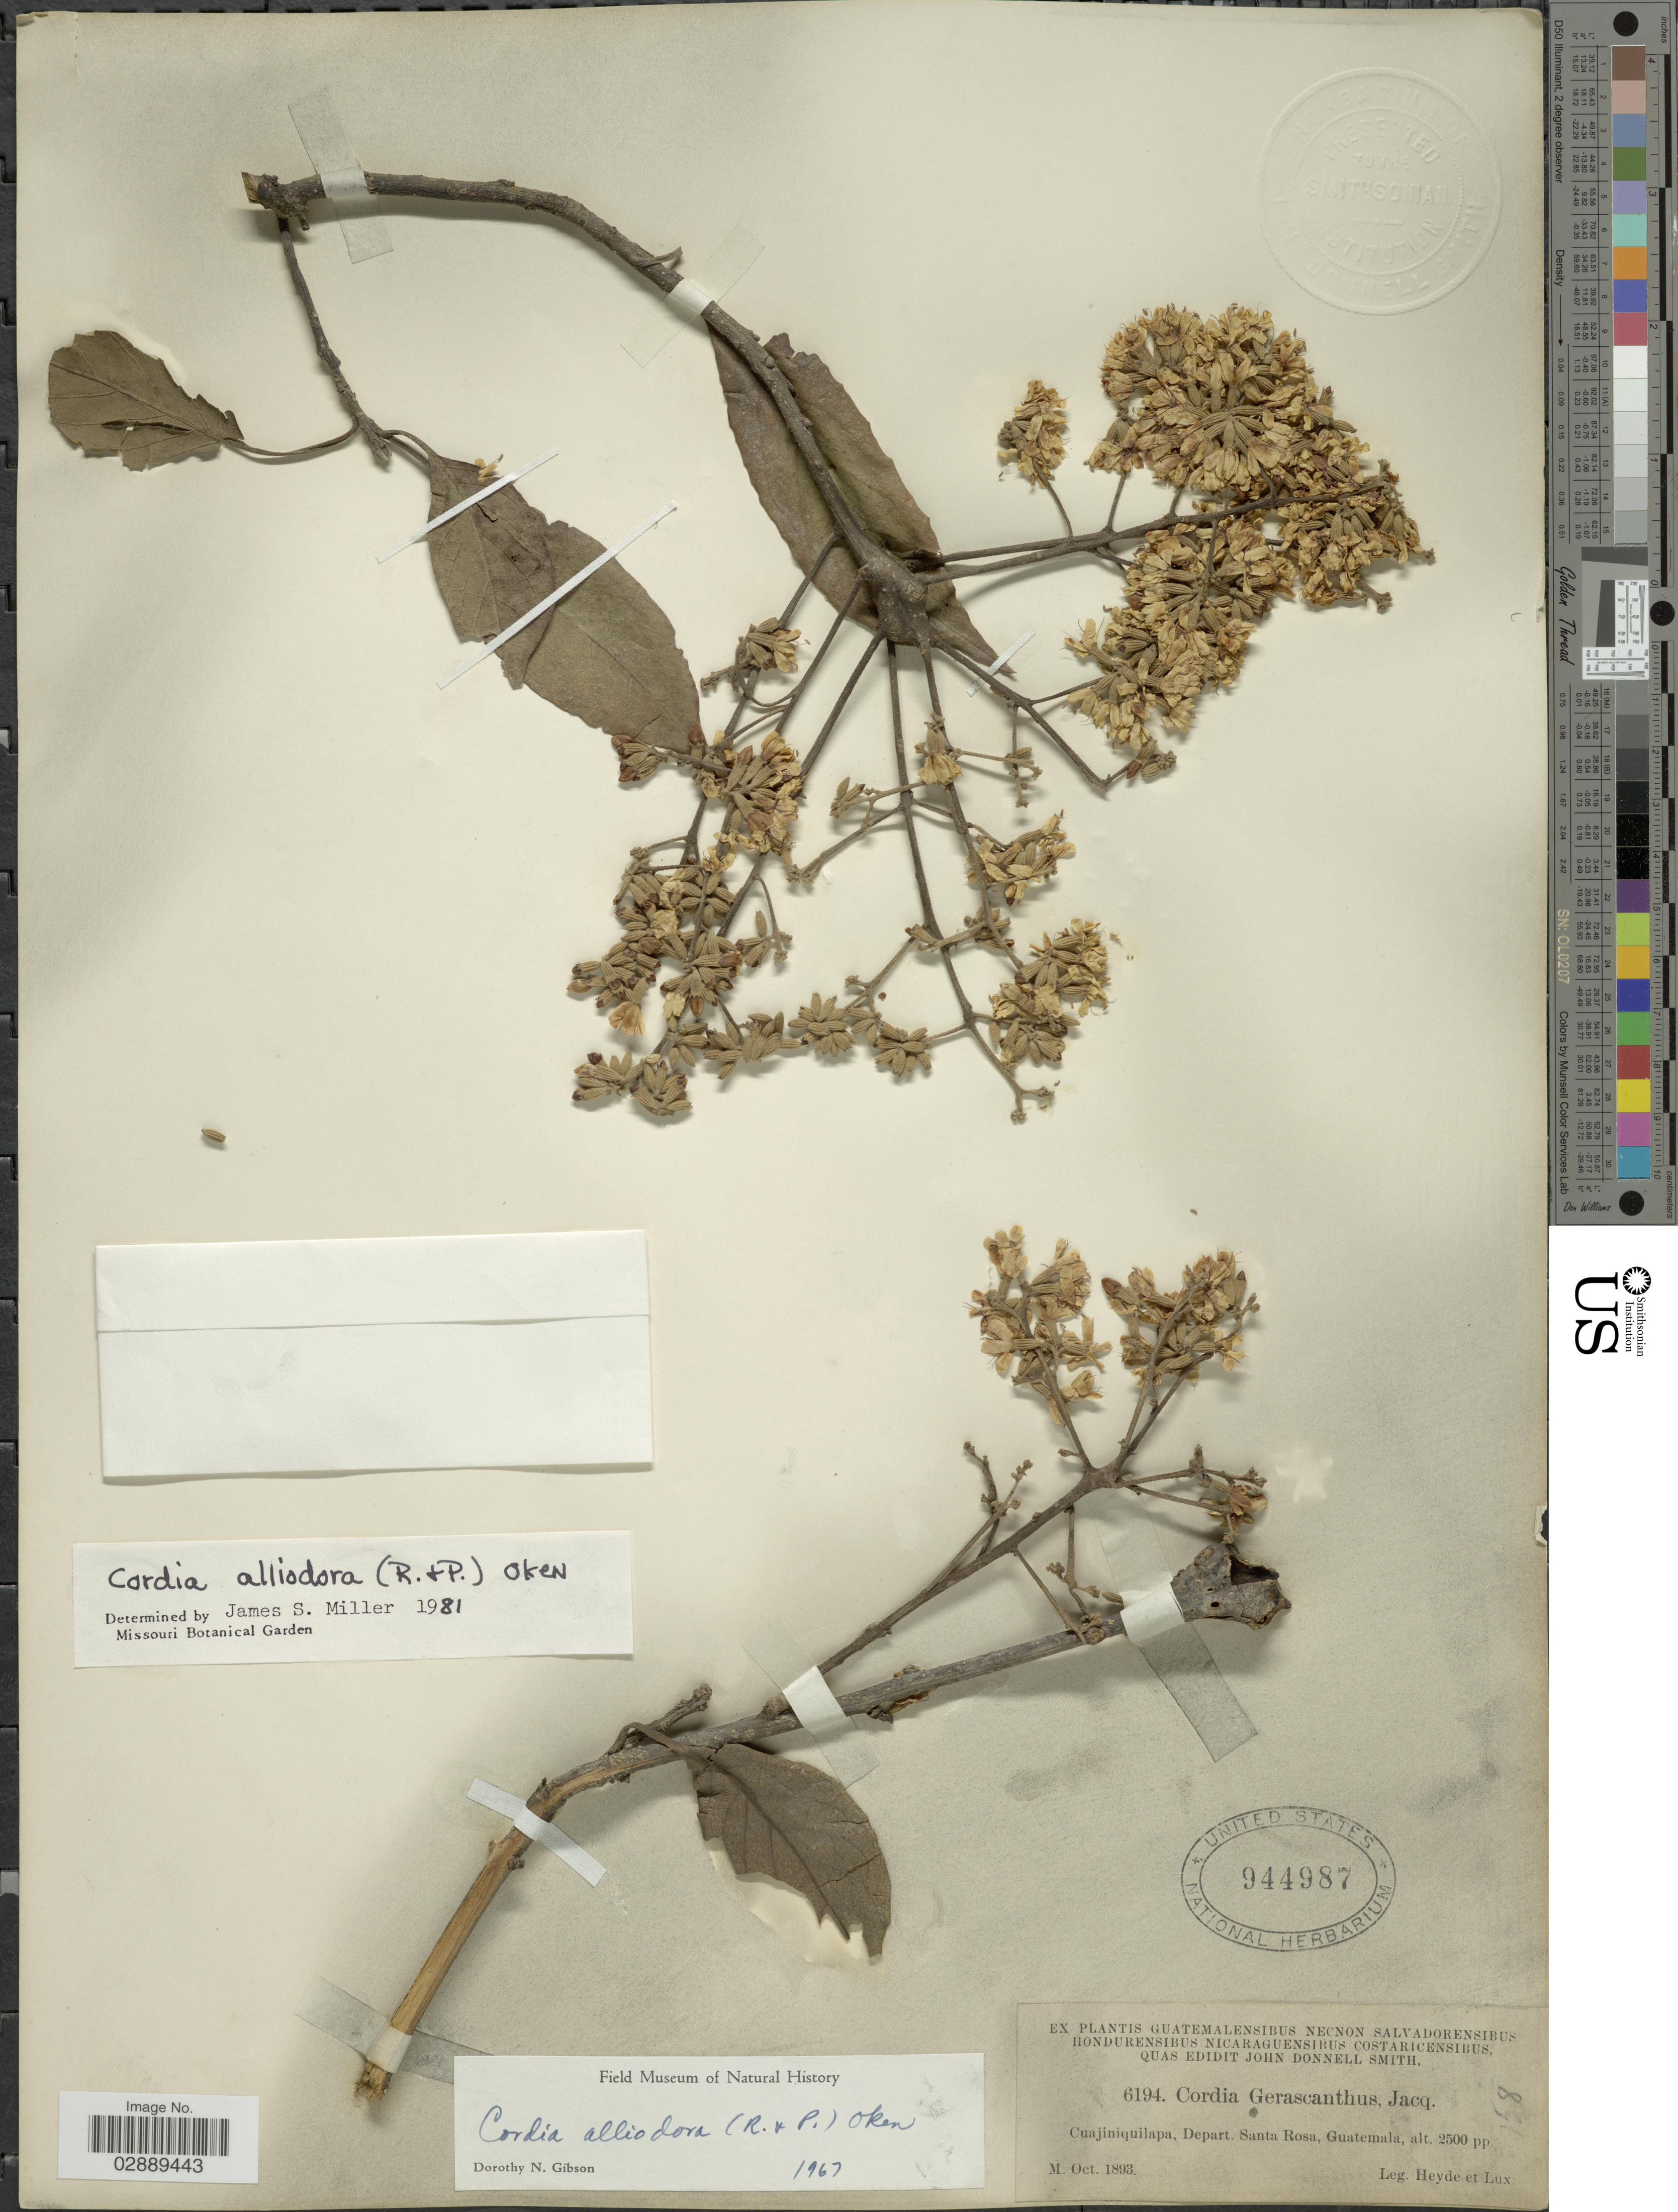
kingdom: Plantae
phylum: Tracheophyta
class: Magnoliopsida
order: Boraginales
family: Cordiaceae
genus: Cordia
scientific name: Cordia alliodora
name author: (Ruiz & Pav.) Oken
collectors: Heyde & Lux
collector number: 6194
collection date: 1893-10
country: Guatemala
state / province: Santa Rosa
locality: Cuajiniquilapa, Depart. Santa Rosa.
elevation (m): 762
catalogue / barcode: US 944987